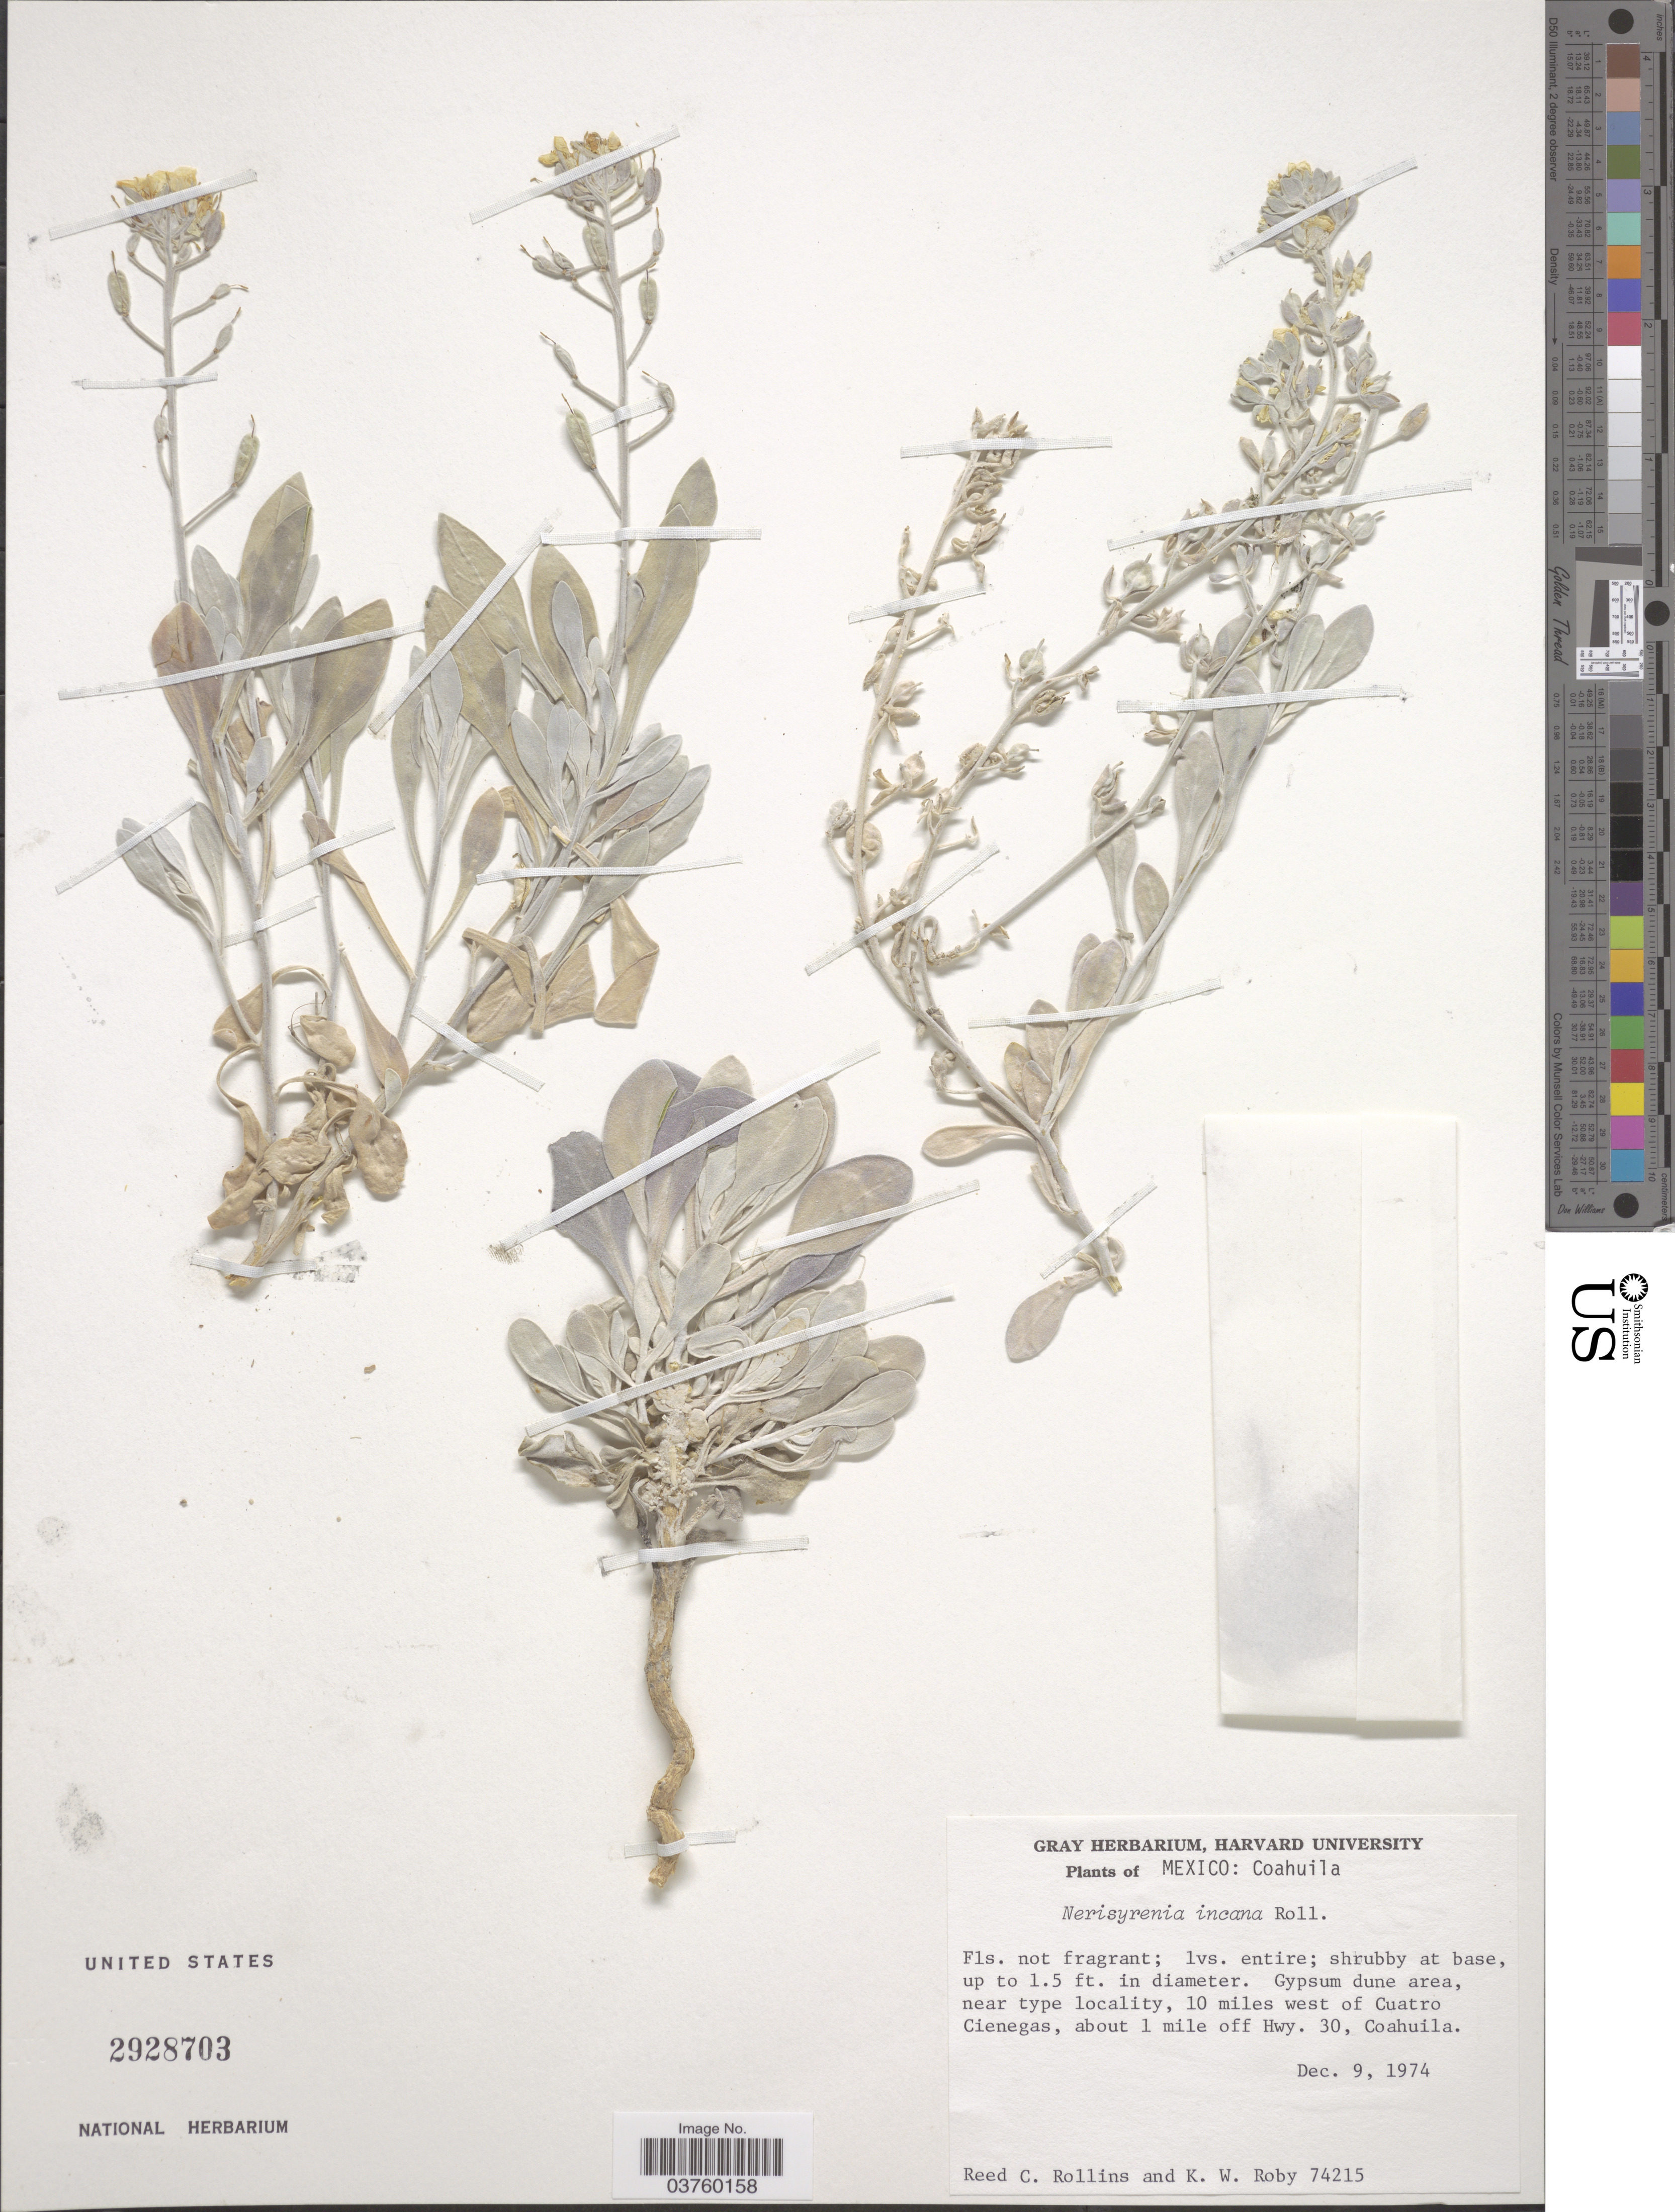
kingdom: Plantae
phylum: Tracheophyta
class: Magnoliopsida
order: Brassicales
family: Brassicaceae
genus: Nerisyrenia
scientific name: Nerisyrenia incana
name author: Rollins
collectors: R. C. Rollins & K. W. Roby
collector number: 74215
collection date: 1974-12-09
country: Mexico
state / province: Coahuila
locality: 10 miles west of Cuatro Cienegas, about 1 mile off Hwy. 30.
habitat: gypsum dune area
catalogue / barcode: US 2928703